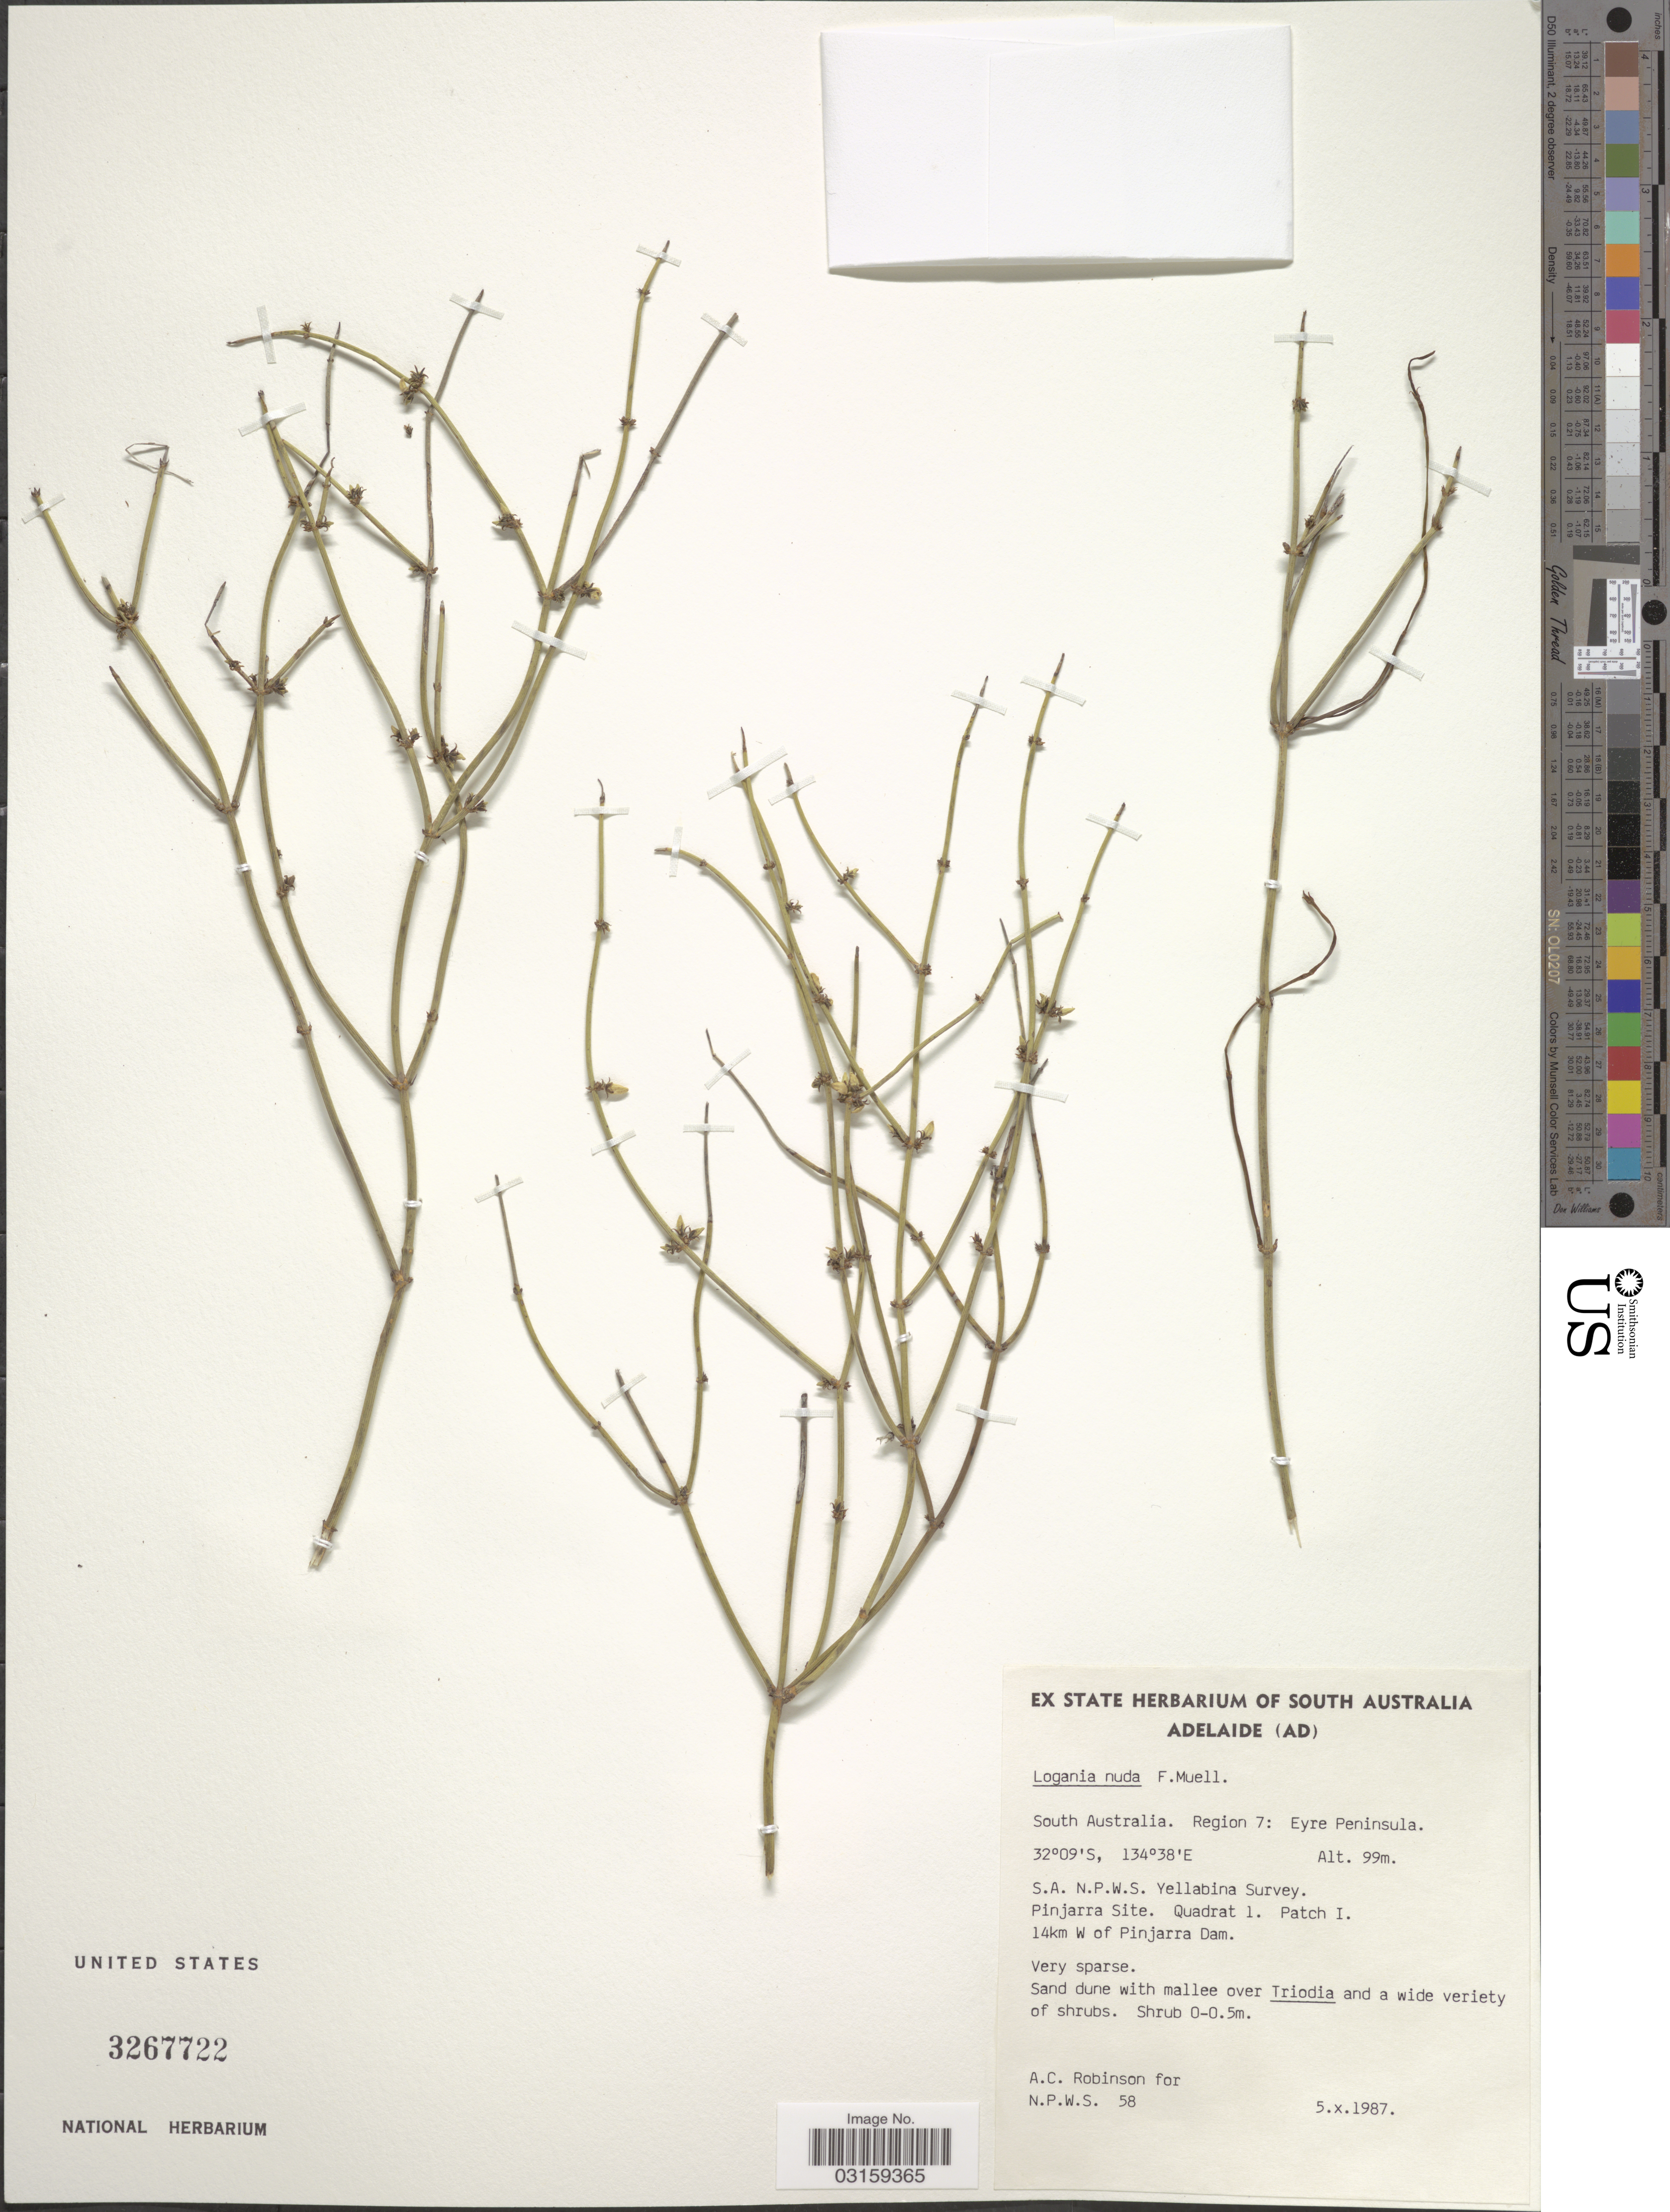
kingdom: Plantae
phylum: Tracheophyta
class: Magnoliopsida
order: Gentianales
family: Loganiaceae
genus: Orianthera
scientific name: Orianthera nuda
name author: (F. Muell.) C.S.P. Foster & B.J. Conn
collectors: A. Robinson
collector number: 58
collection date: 1987-10-05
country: Australia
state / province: South Australia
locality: Region 7: Eyre Peninsula. S. A. N.P.W.S. Yellabina Survey. Pinjarra Site. Quadrat 1. Patch 1. 14 km W of Pinjarra Dam.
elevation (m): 99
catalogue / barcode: US 3267722